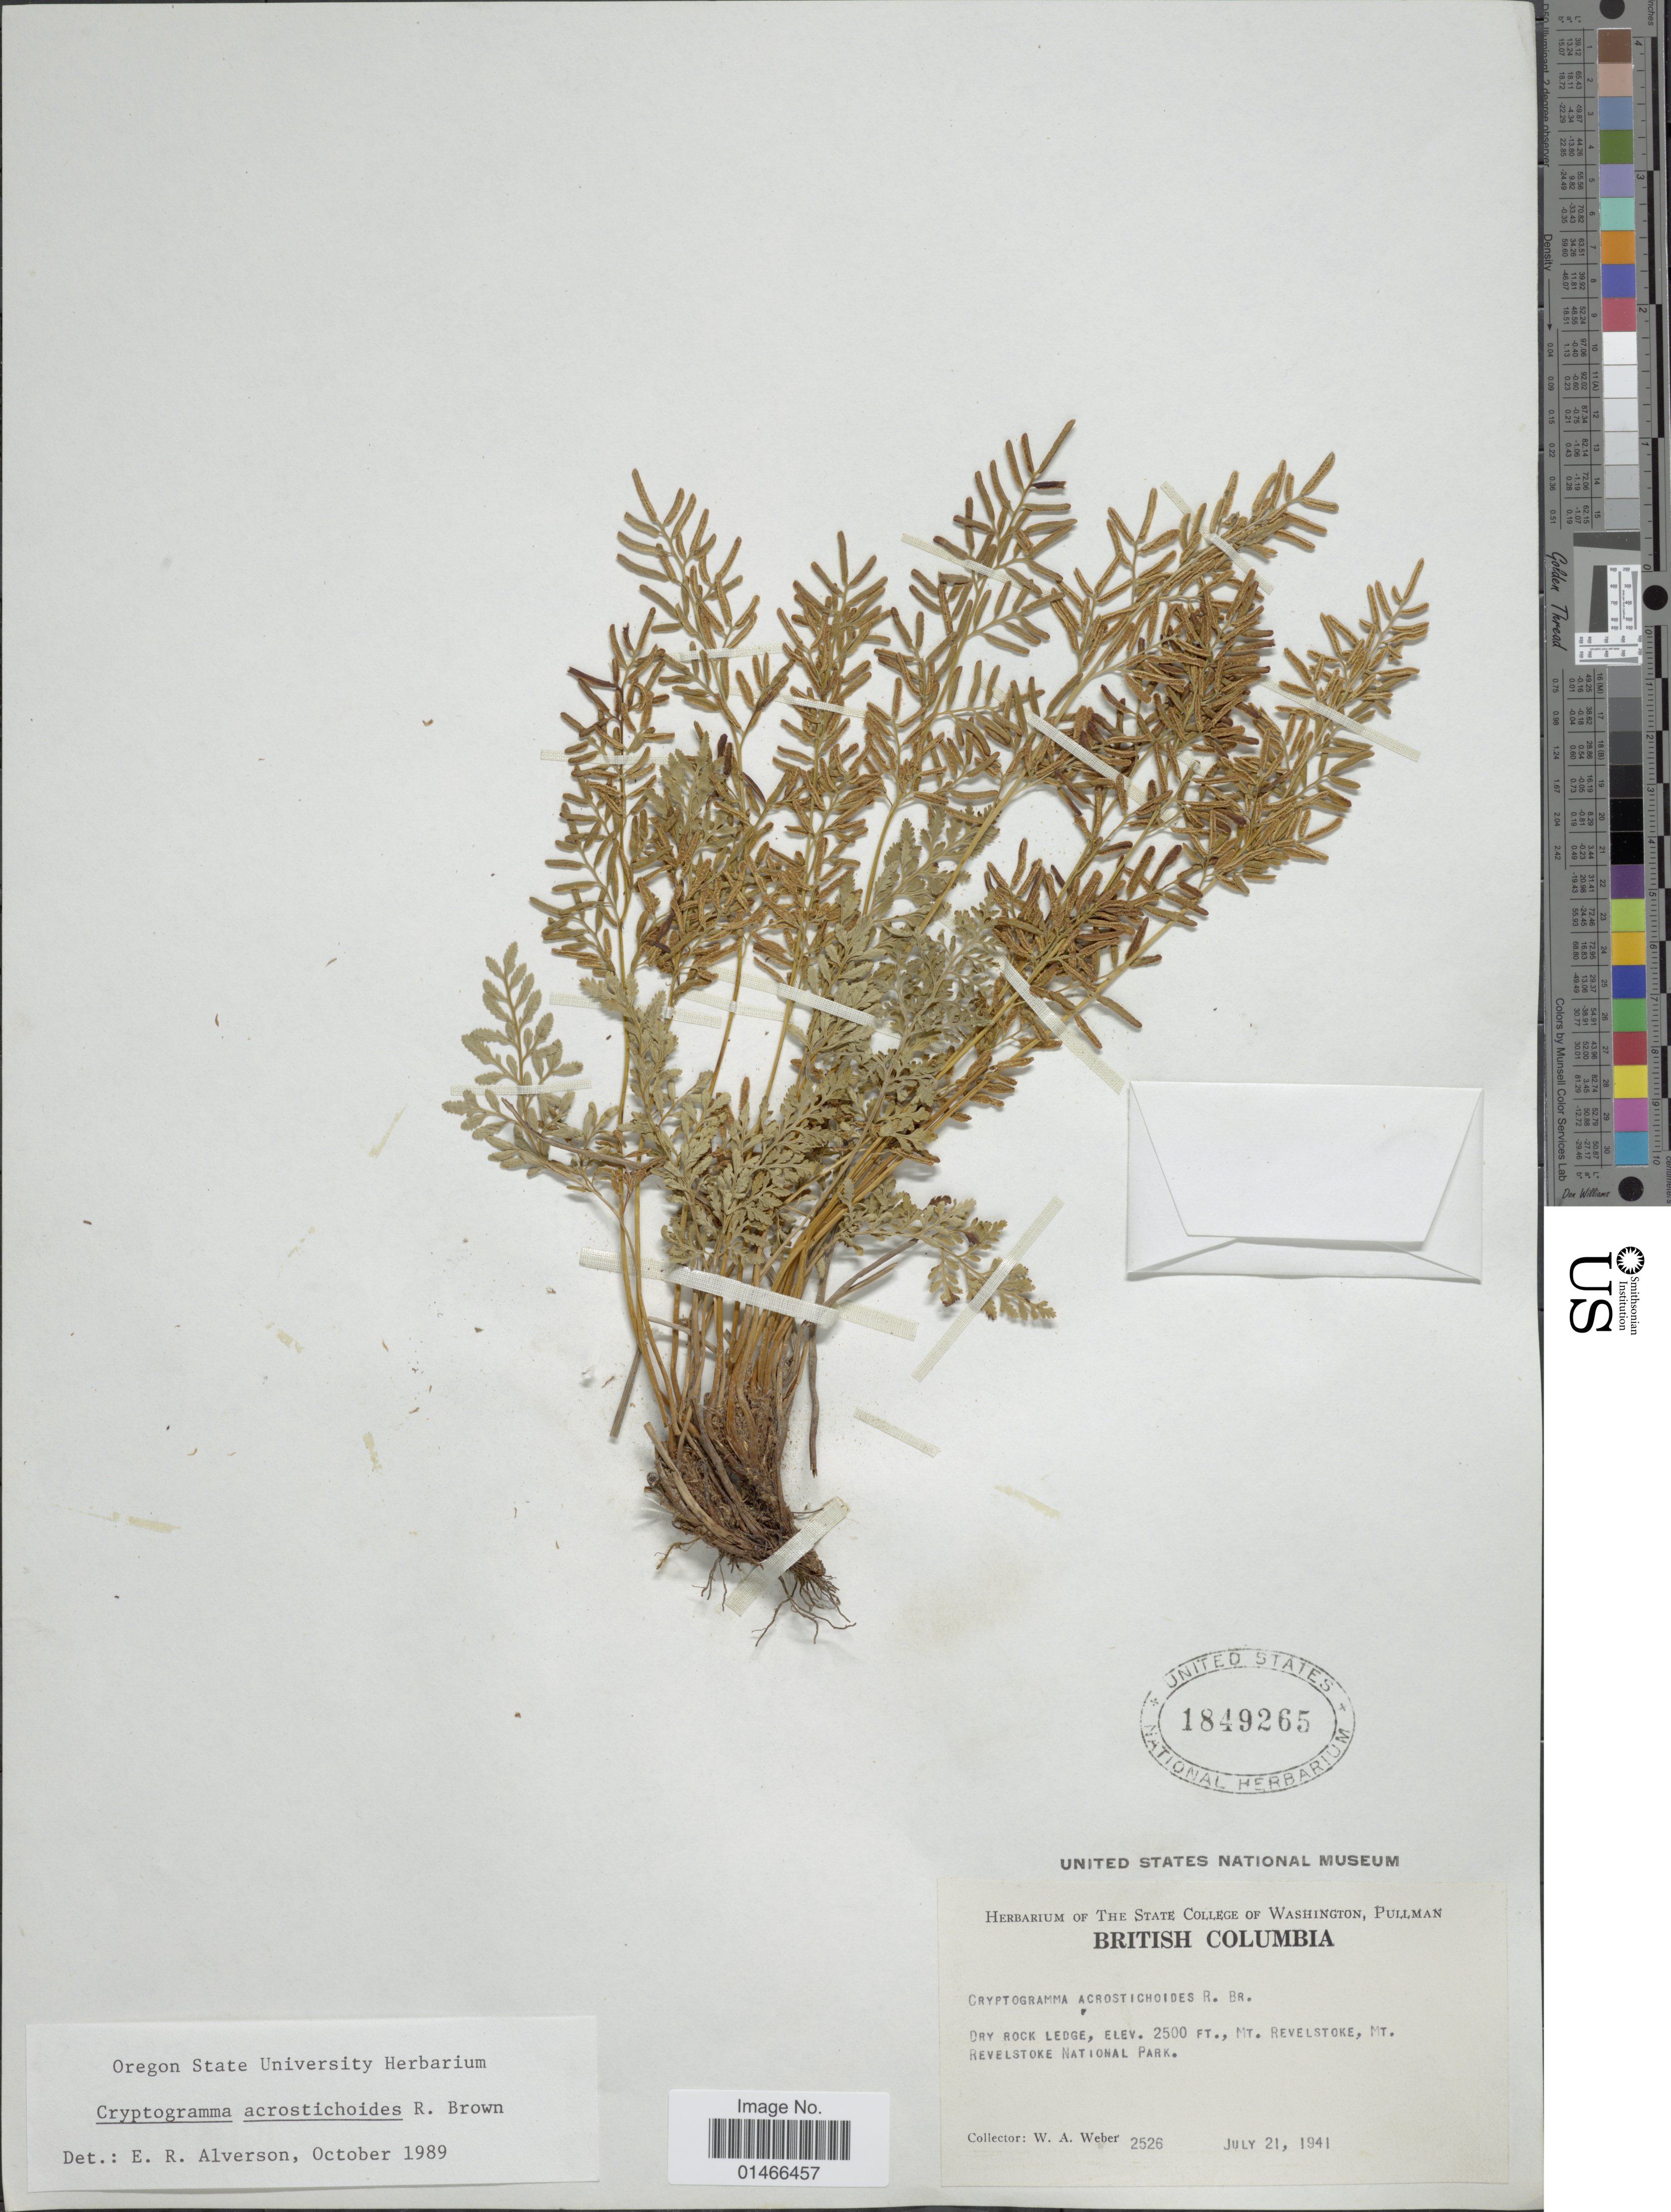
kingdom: Plantae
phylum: Tracheophyta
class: Polypodiopsida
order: Polypodiales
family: Pteridaceae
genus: Cryptogramma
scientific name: Cryptogramma acrostichoides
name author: R. Br.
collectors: W. A. Weber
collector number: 2526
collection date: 1941-07-21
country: Canada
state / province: British Columbia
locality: Mt. Revelstoke, Mt. Revelstoke National Park.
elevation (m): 762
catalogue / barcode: US 1849265